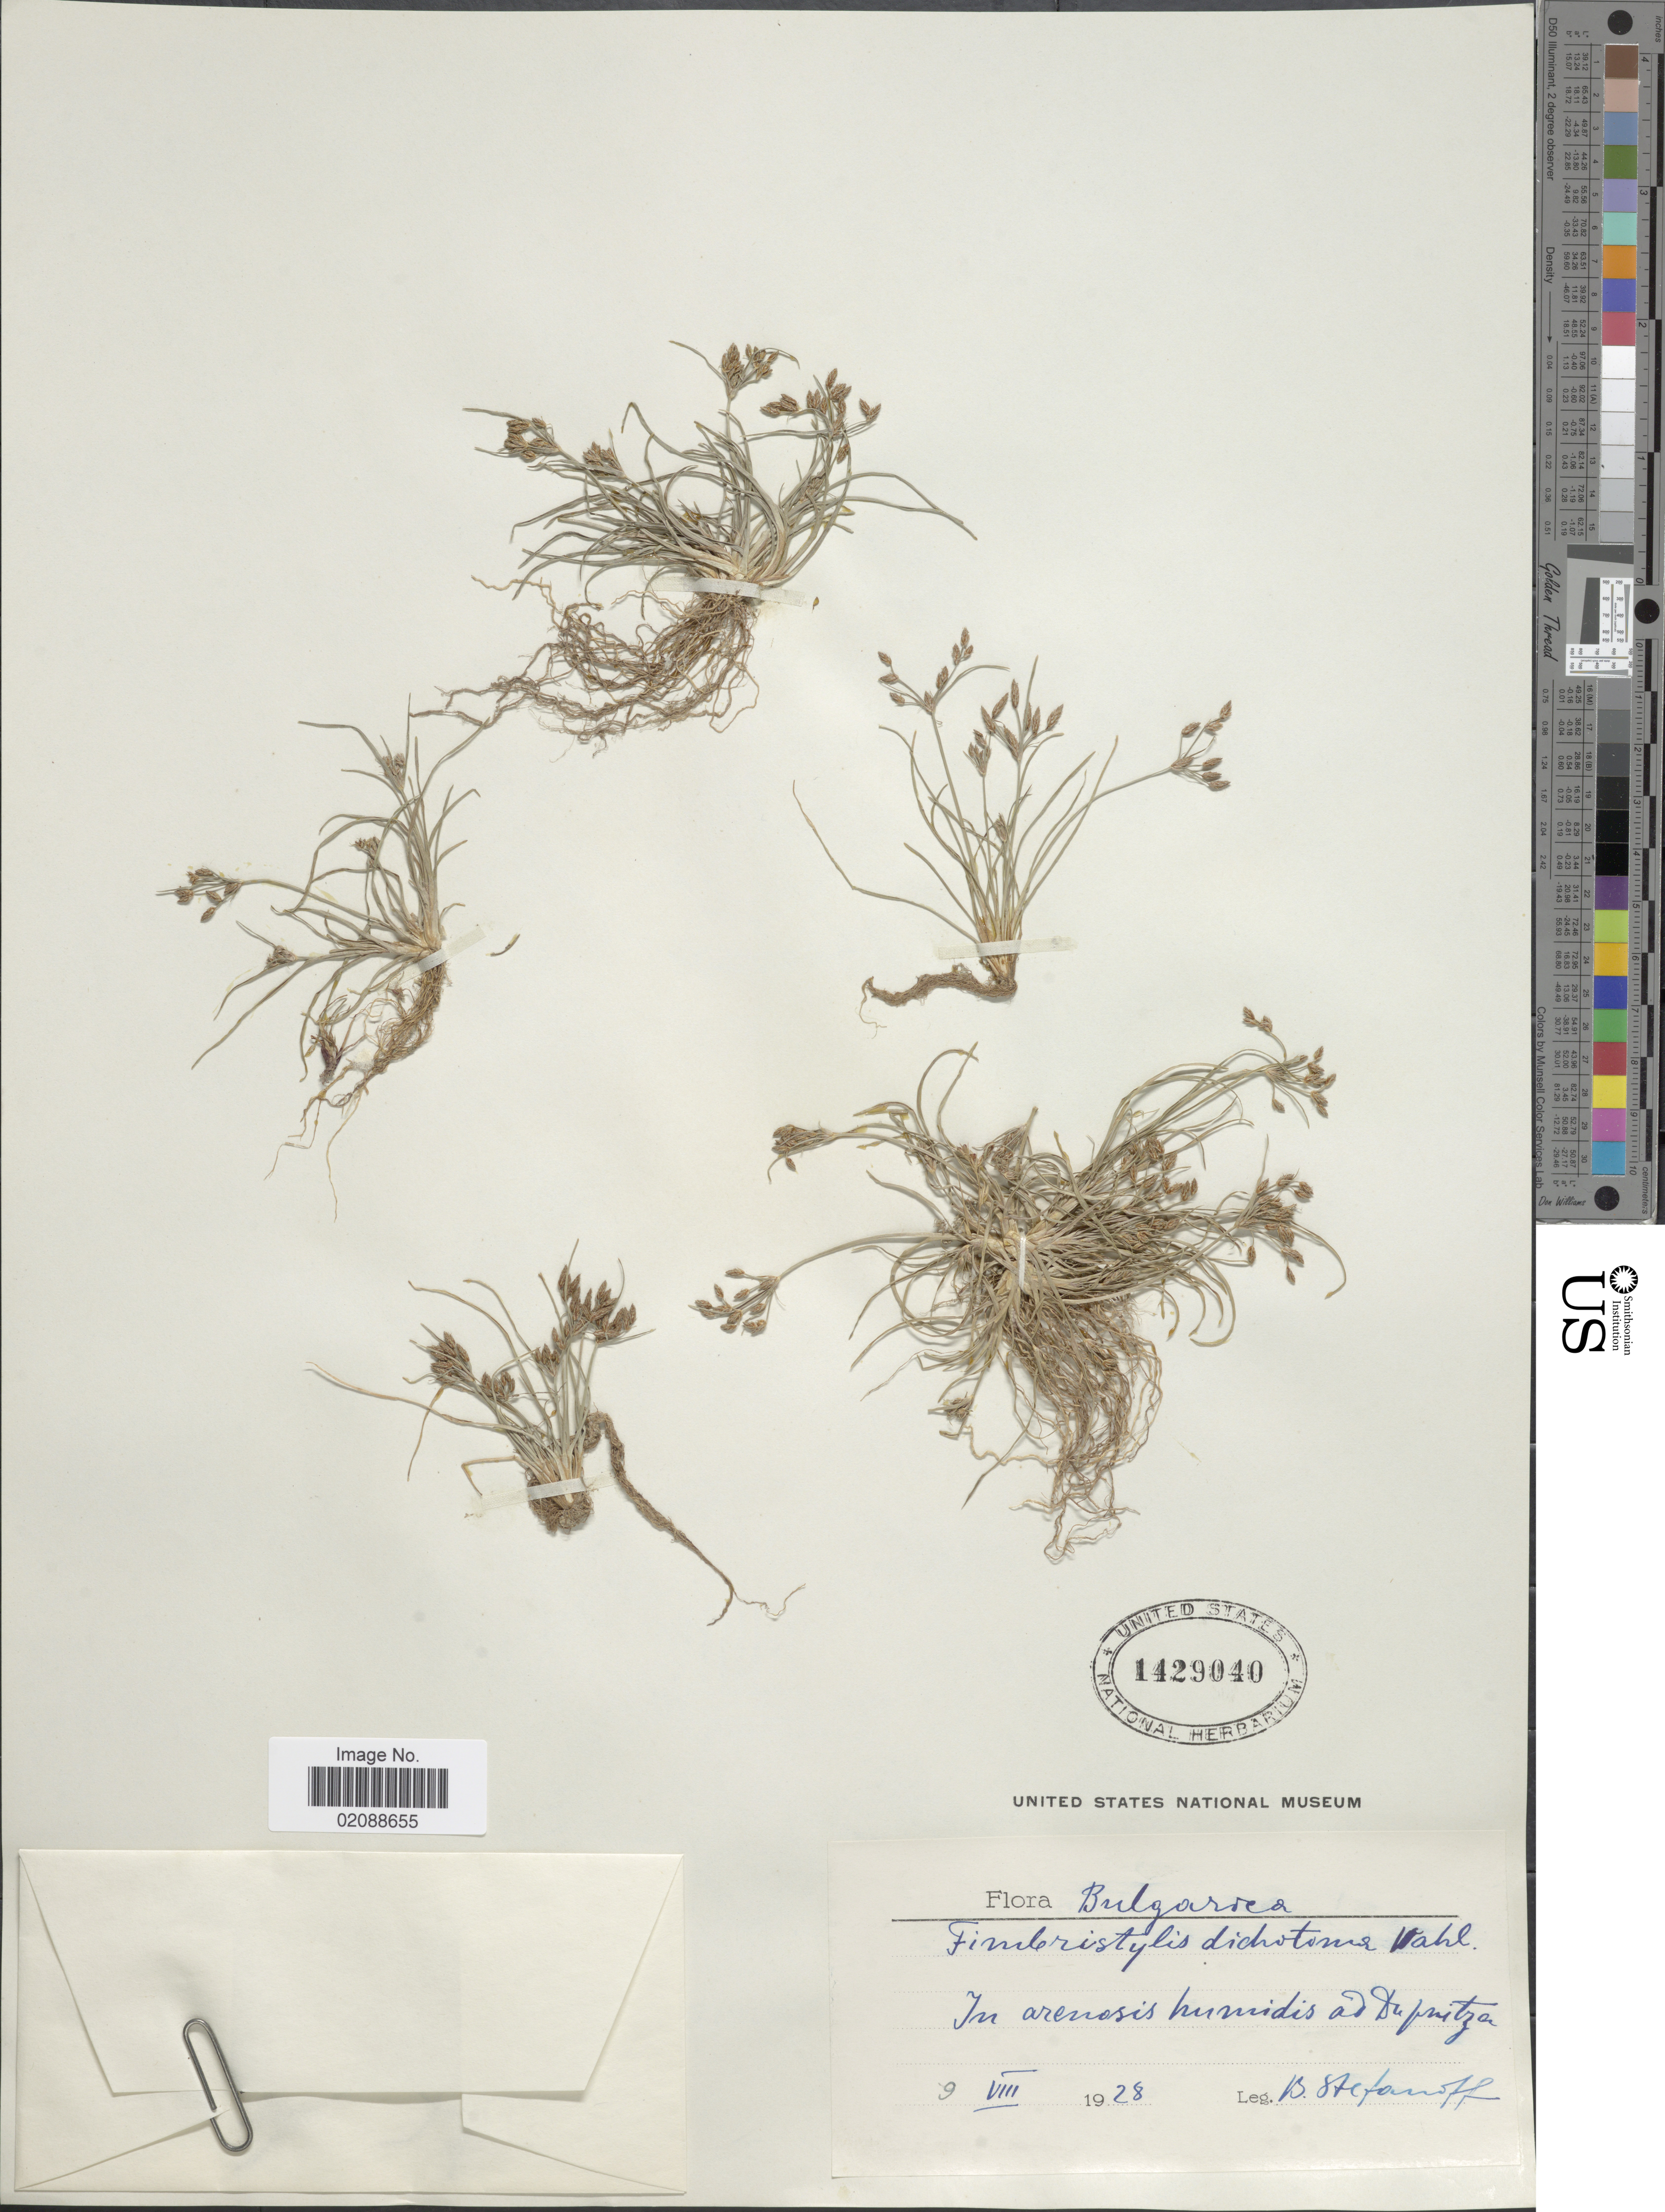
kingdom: Plantae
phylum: Tracheophyta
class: Liliopsida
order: Poales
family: Cyperaceae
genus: Fimbristylis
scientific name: Fimbristylis dichotoma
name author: (L.) Vahl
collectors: B. Stefanoff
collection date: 1928-08-09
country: Bulgaria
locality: In arenosis humidis ad du Pritza [interpreted]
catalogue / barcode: US 1429040